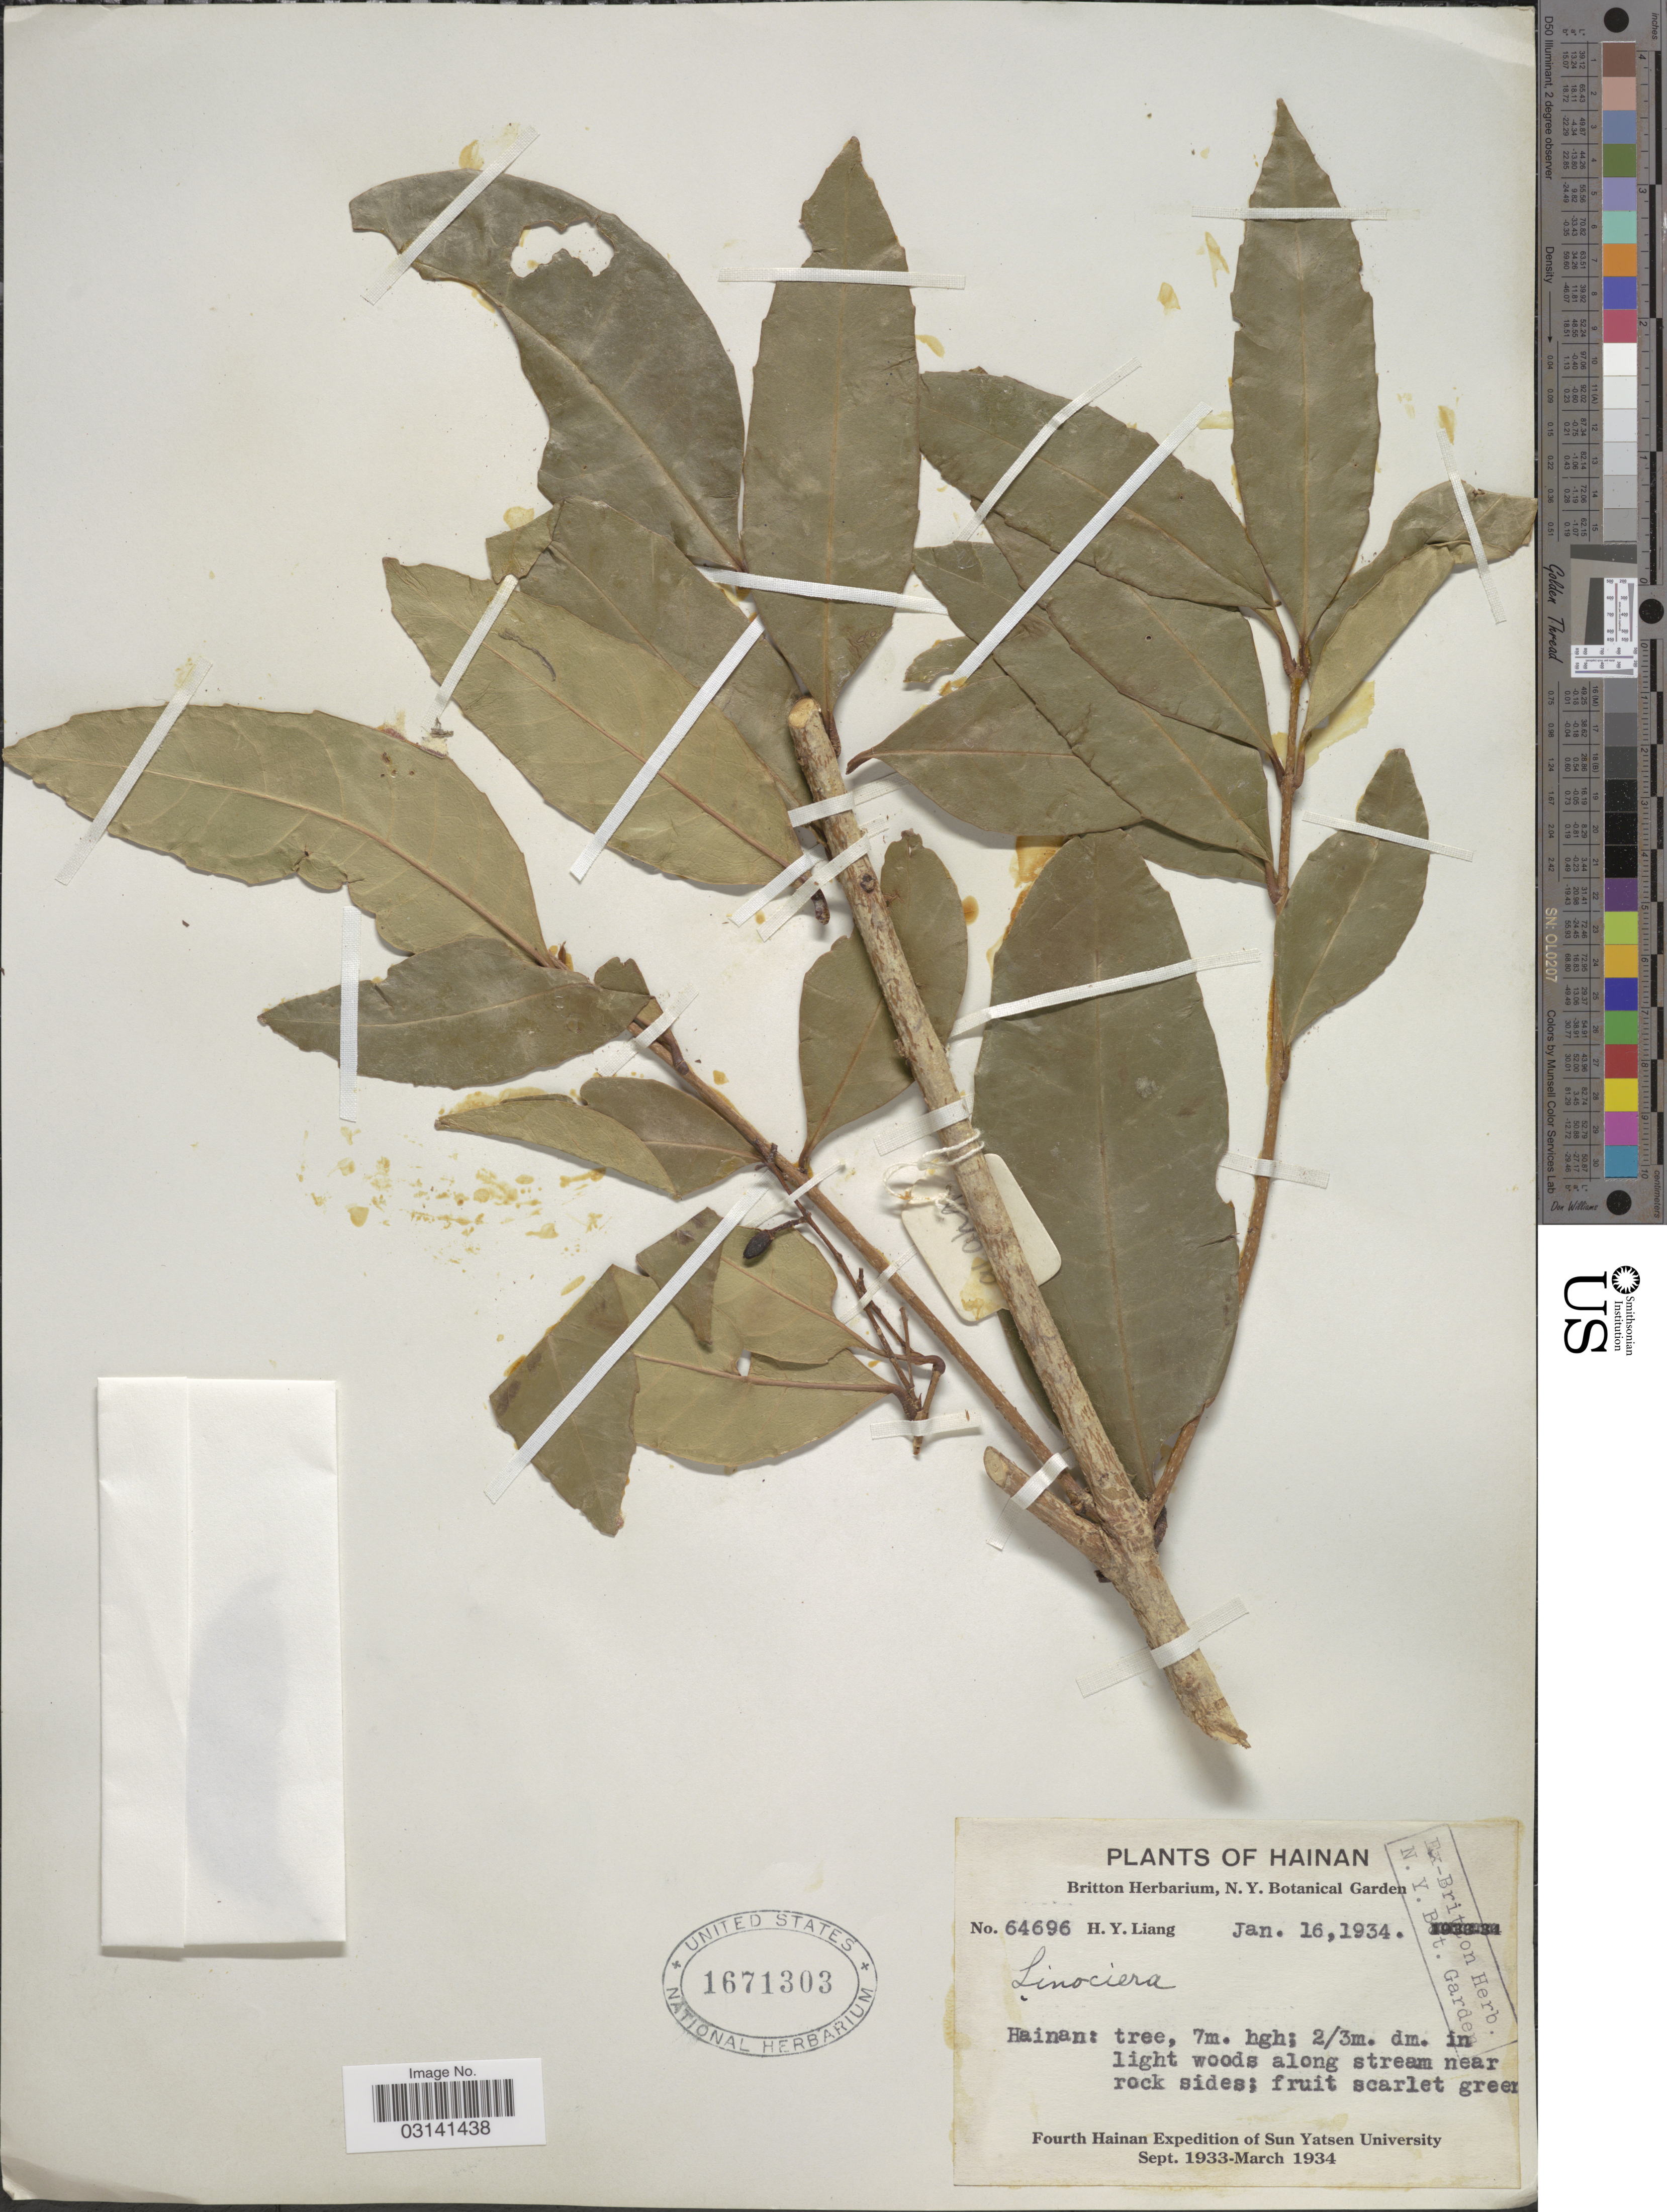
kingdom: Plantae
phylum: Tracheophyta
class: Magnoliopsida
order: Lamiales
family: Oleaceae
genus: Chionanthus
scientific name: Chionanthus sp.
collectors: H. Y. Liang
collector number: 64696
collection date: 1934-01-16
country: China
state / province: Hainan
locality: Along stream near rock sides.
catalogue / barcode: US 1671303